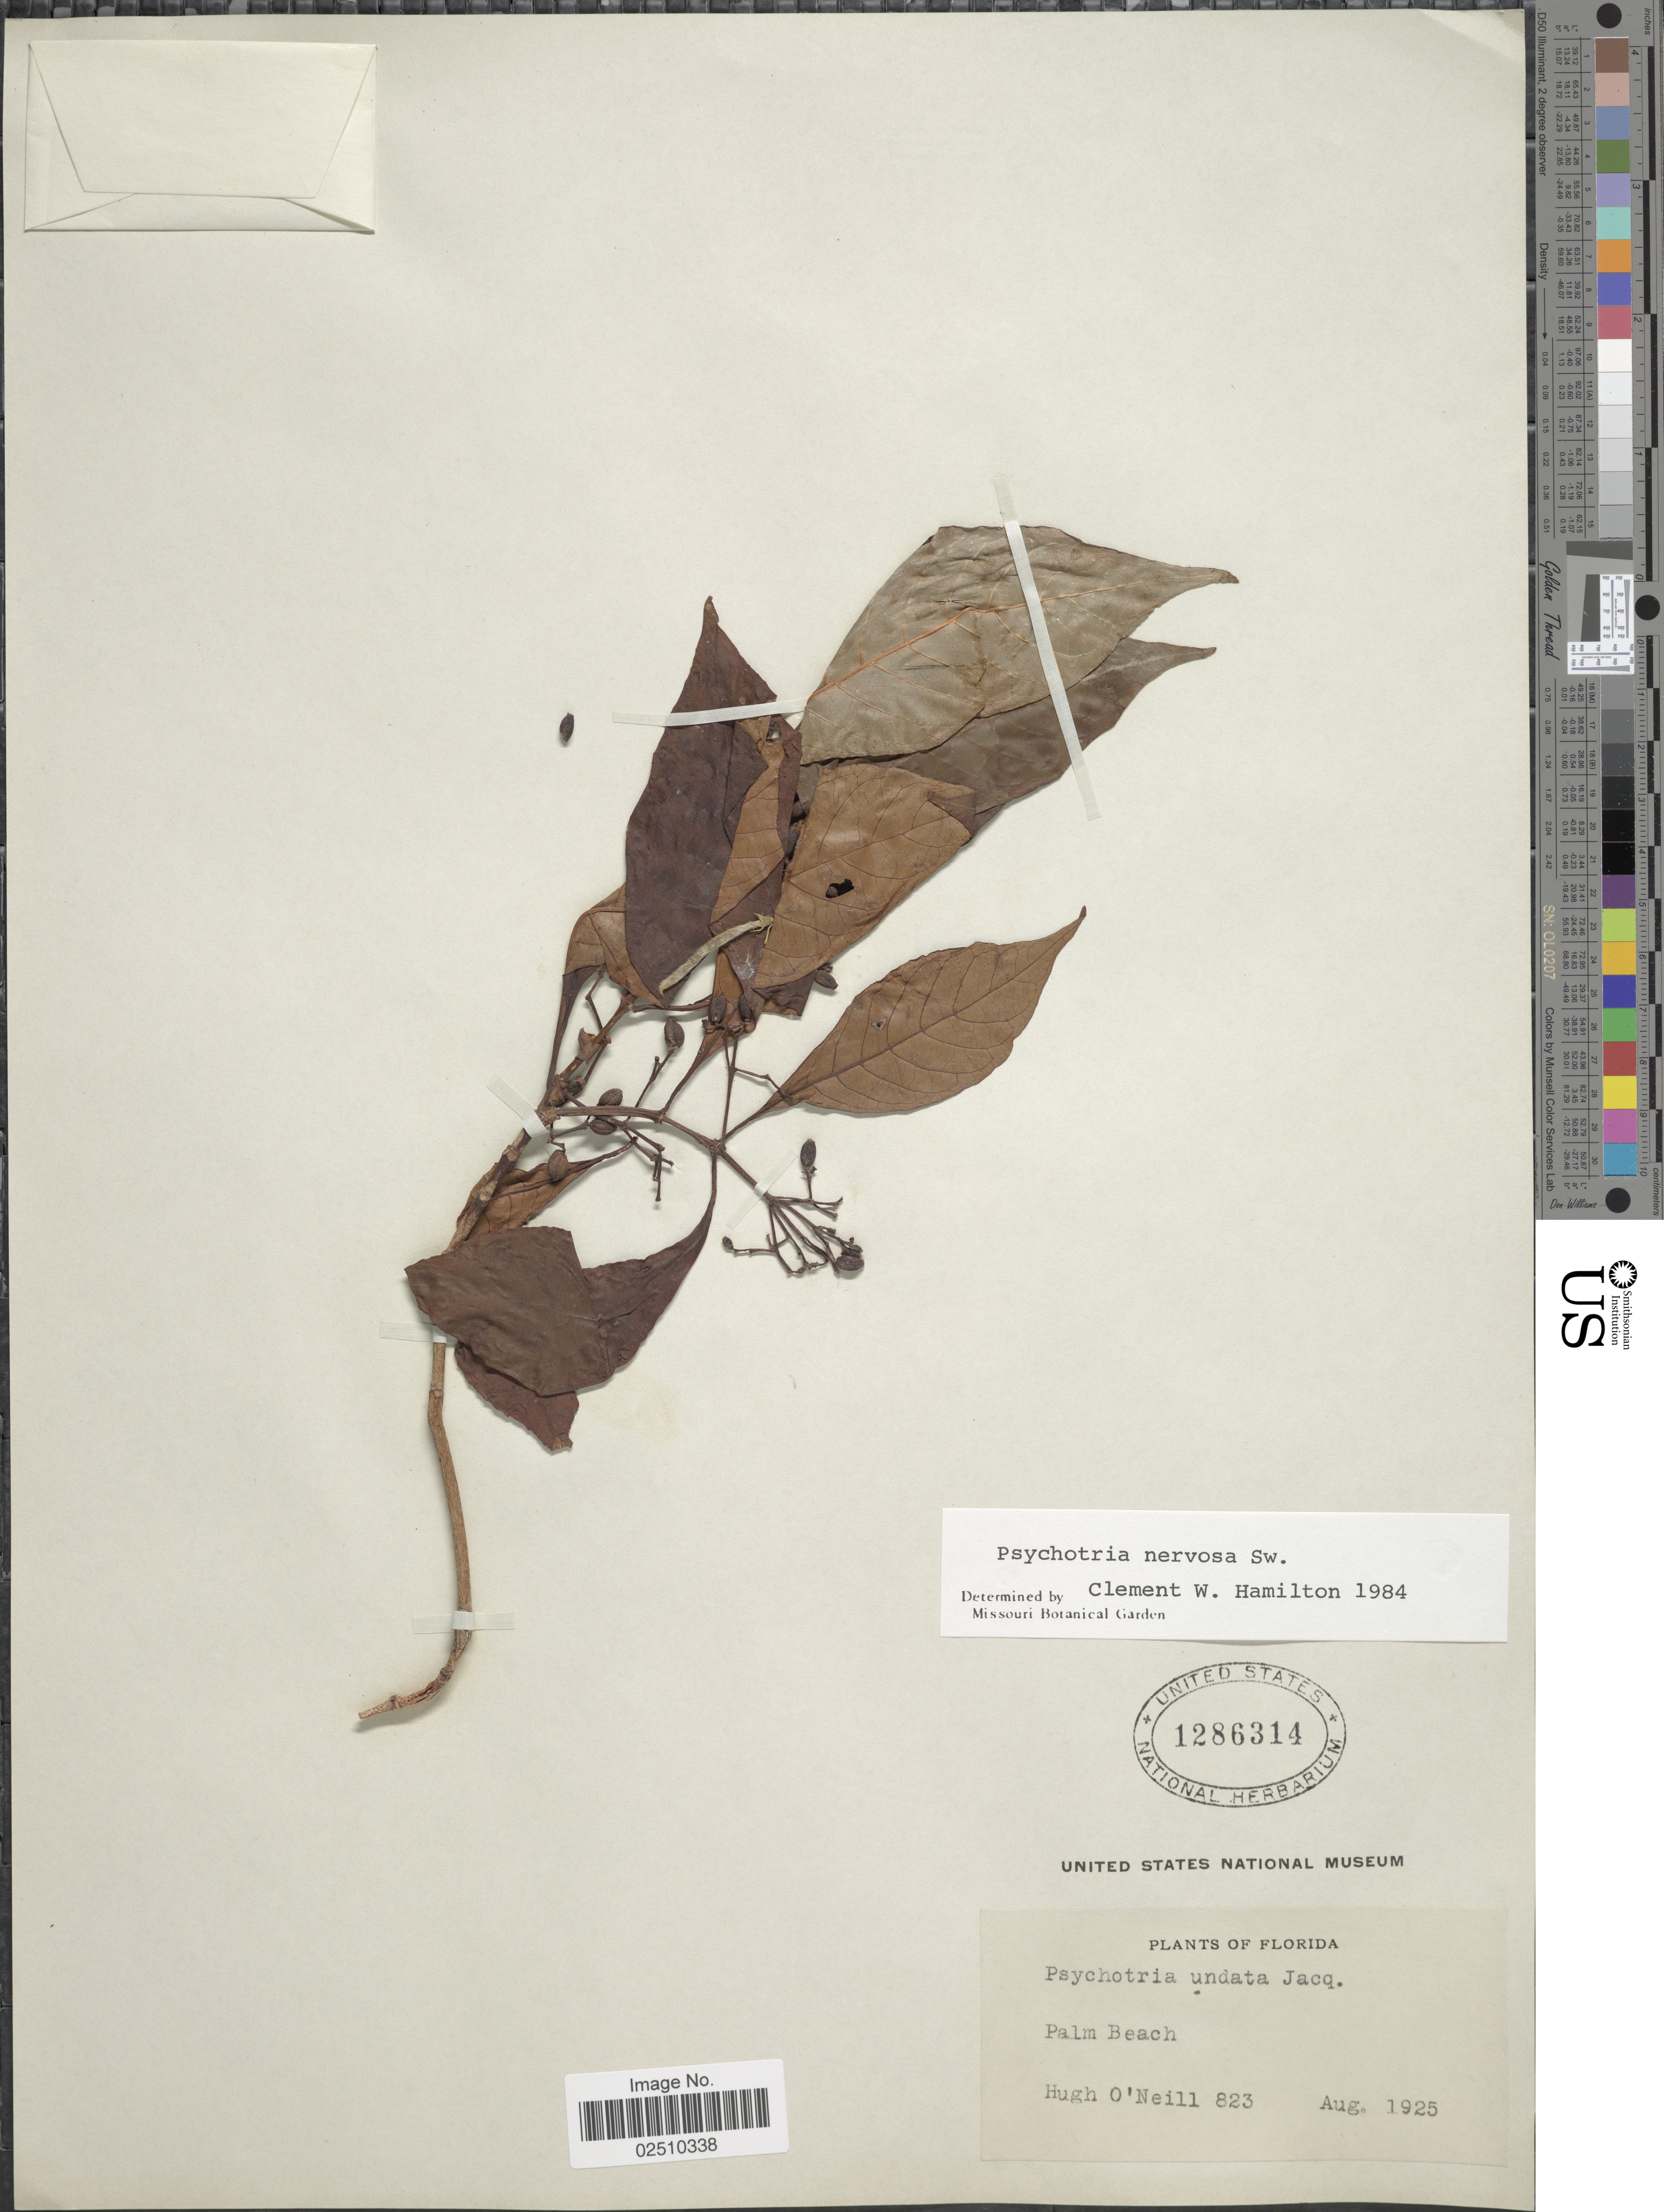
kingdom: Plantae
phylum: Tracheophyta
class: Magnoliopsida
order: Gentianales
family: Rubiaceae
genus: Psychotria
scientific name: Psychotria nervosa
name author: Sw.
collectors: H. O'Neill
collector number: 823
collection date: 1925-08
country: United States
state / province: Florida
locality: Palm Beach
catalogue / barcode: US 1286314